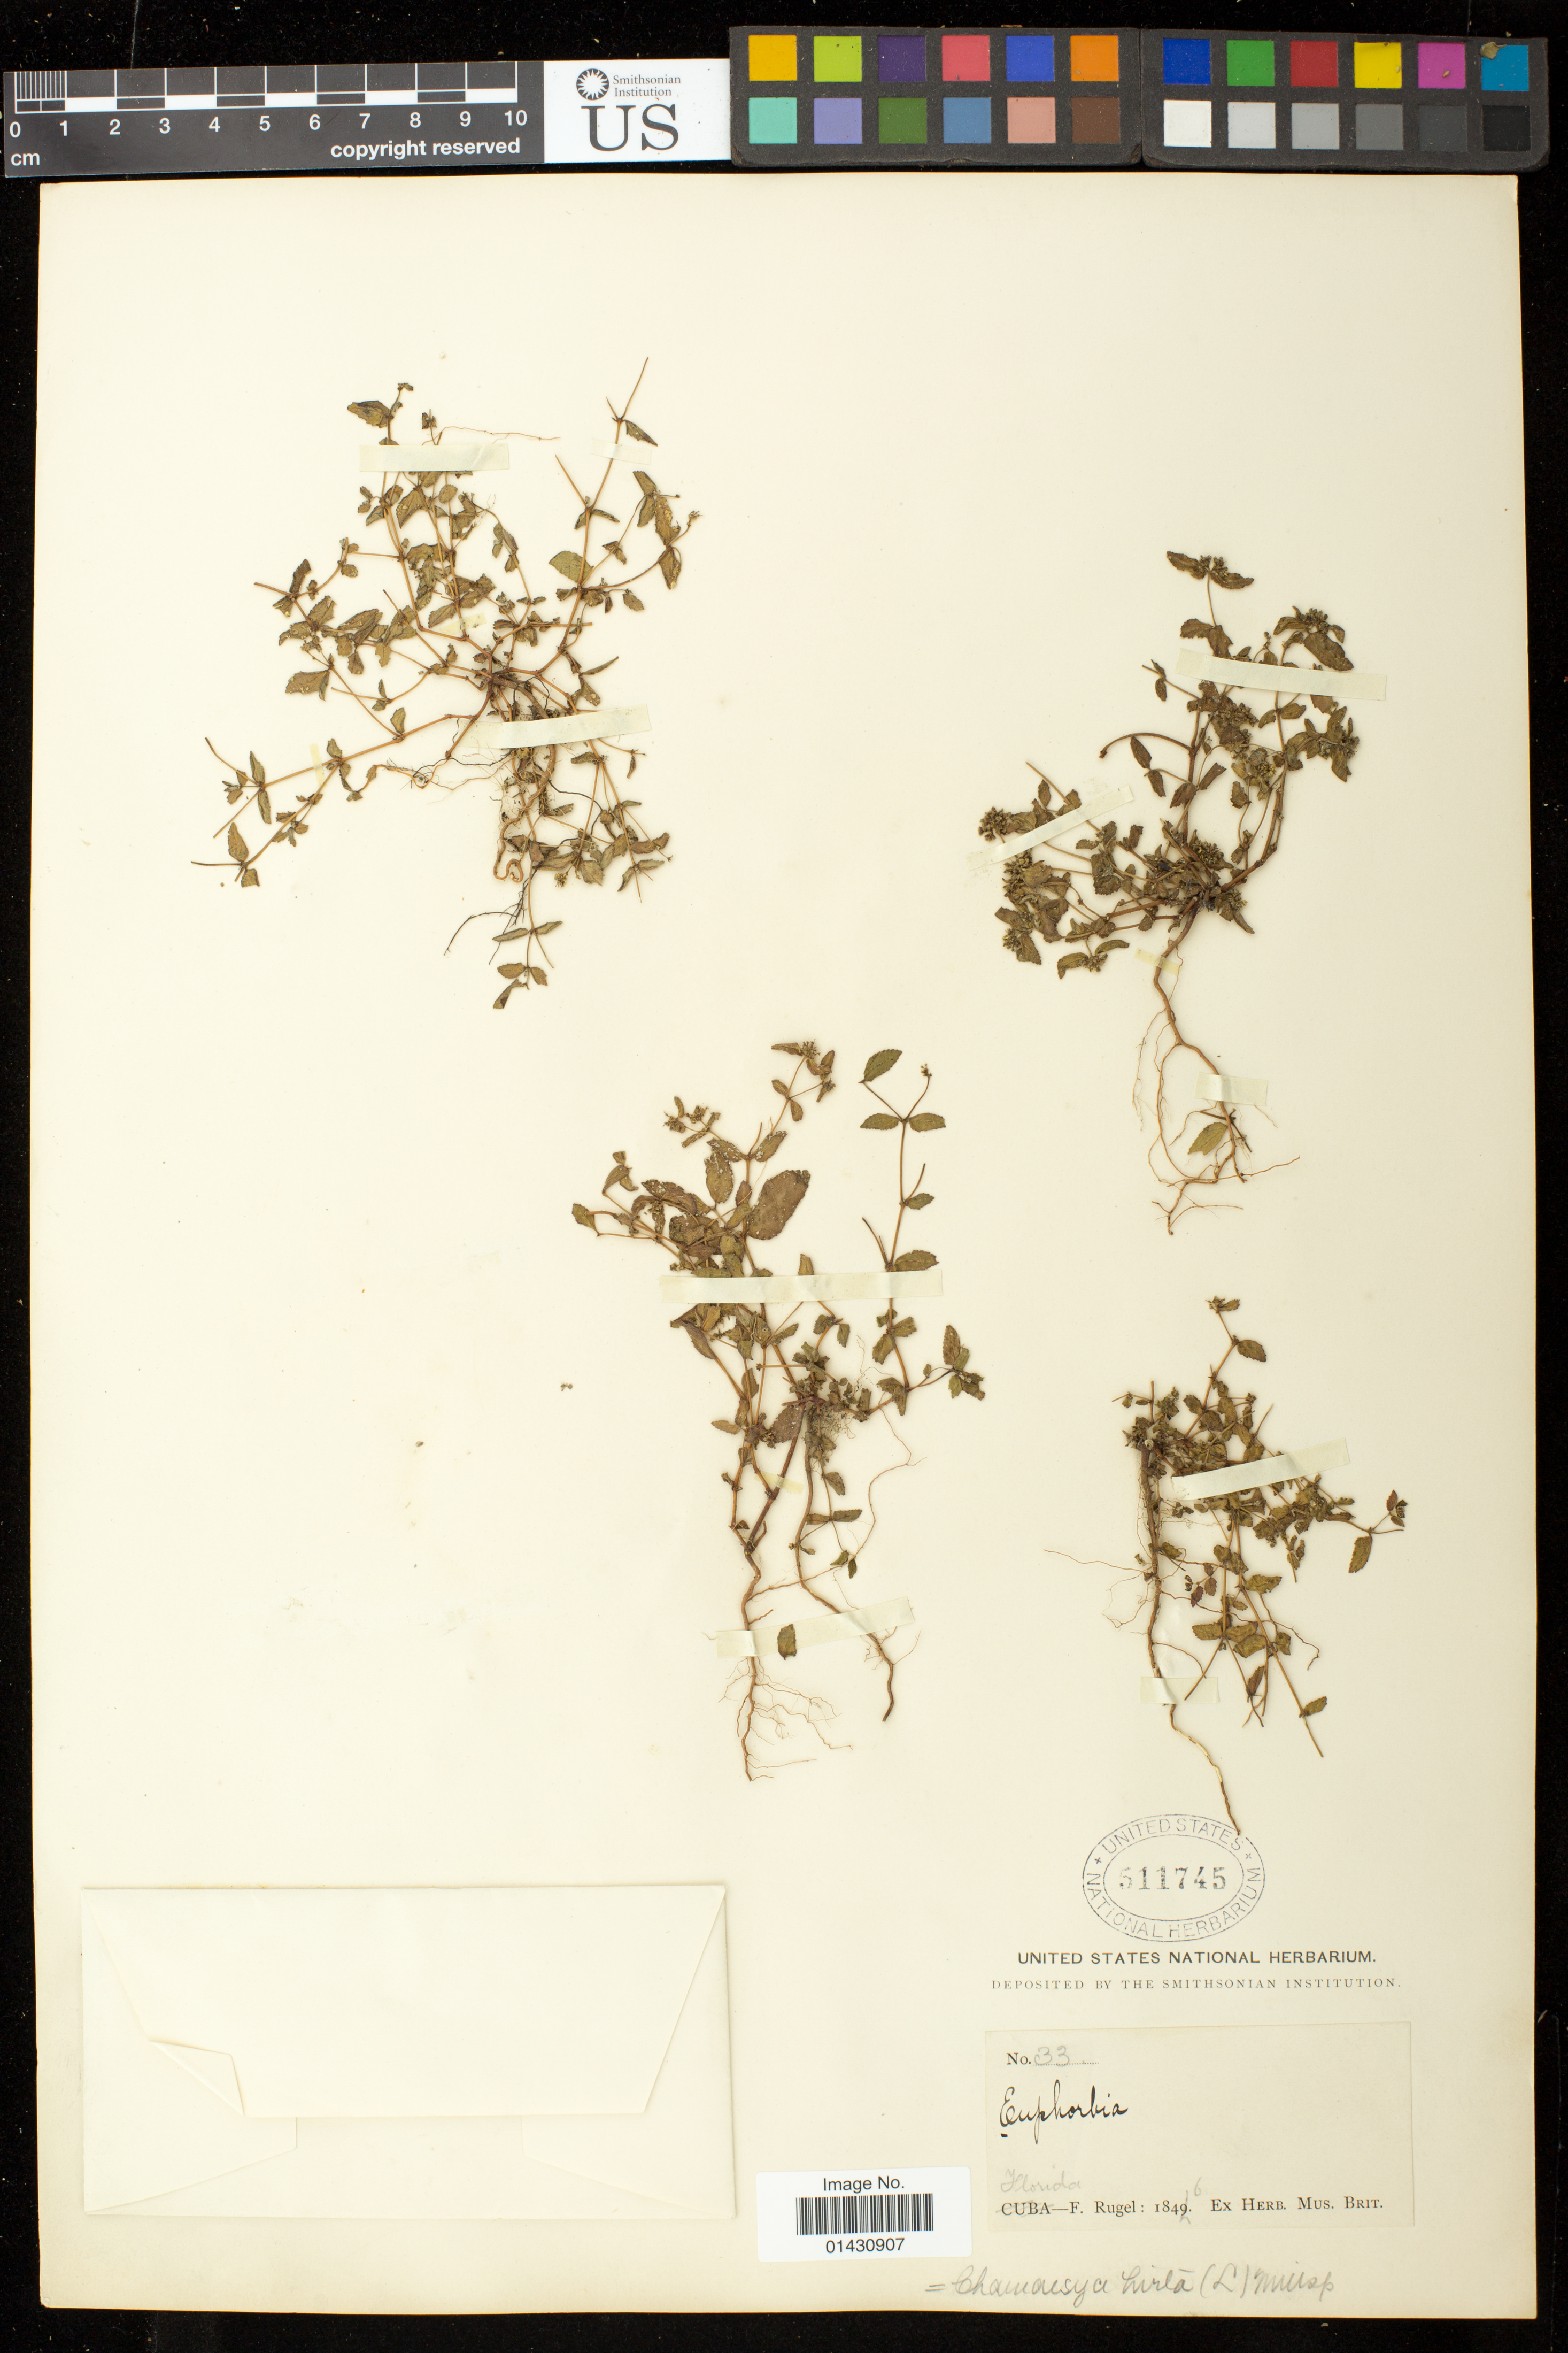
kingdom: Plantae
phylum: Tracheophyta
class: Magnoliopsida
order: Malpighiales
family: Euphorbiaceae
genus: Euphorbia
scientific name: Euphorbia ophthalmica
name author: Pers.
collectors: F. Rugel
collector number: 33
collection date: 1846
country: United States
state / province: Florida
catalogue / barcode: US 511745